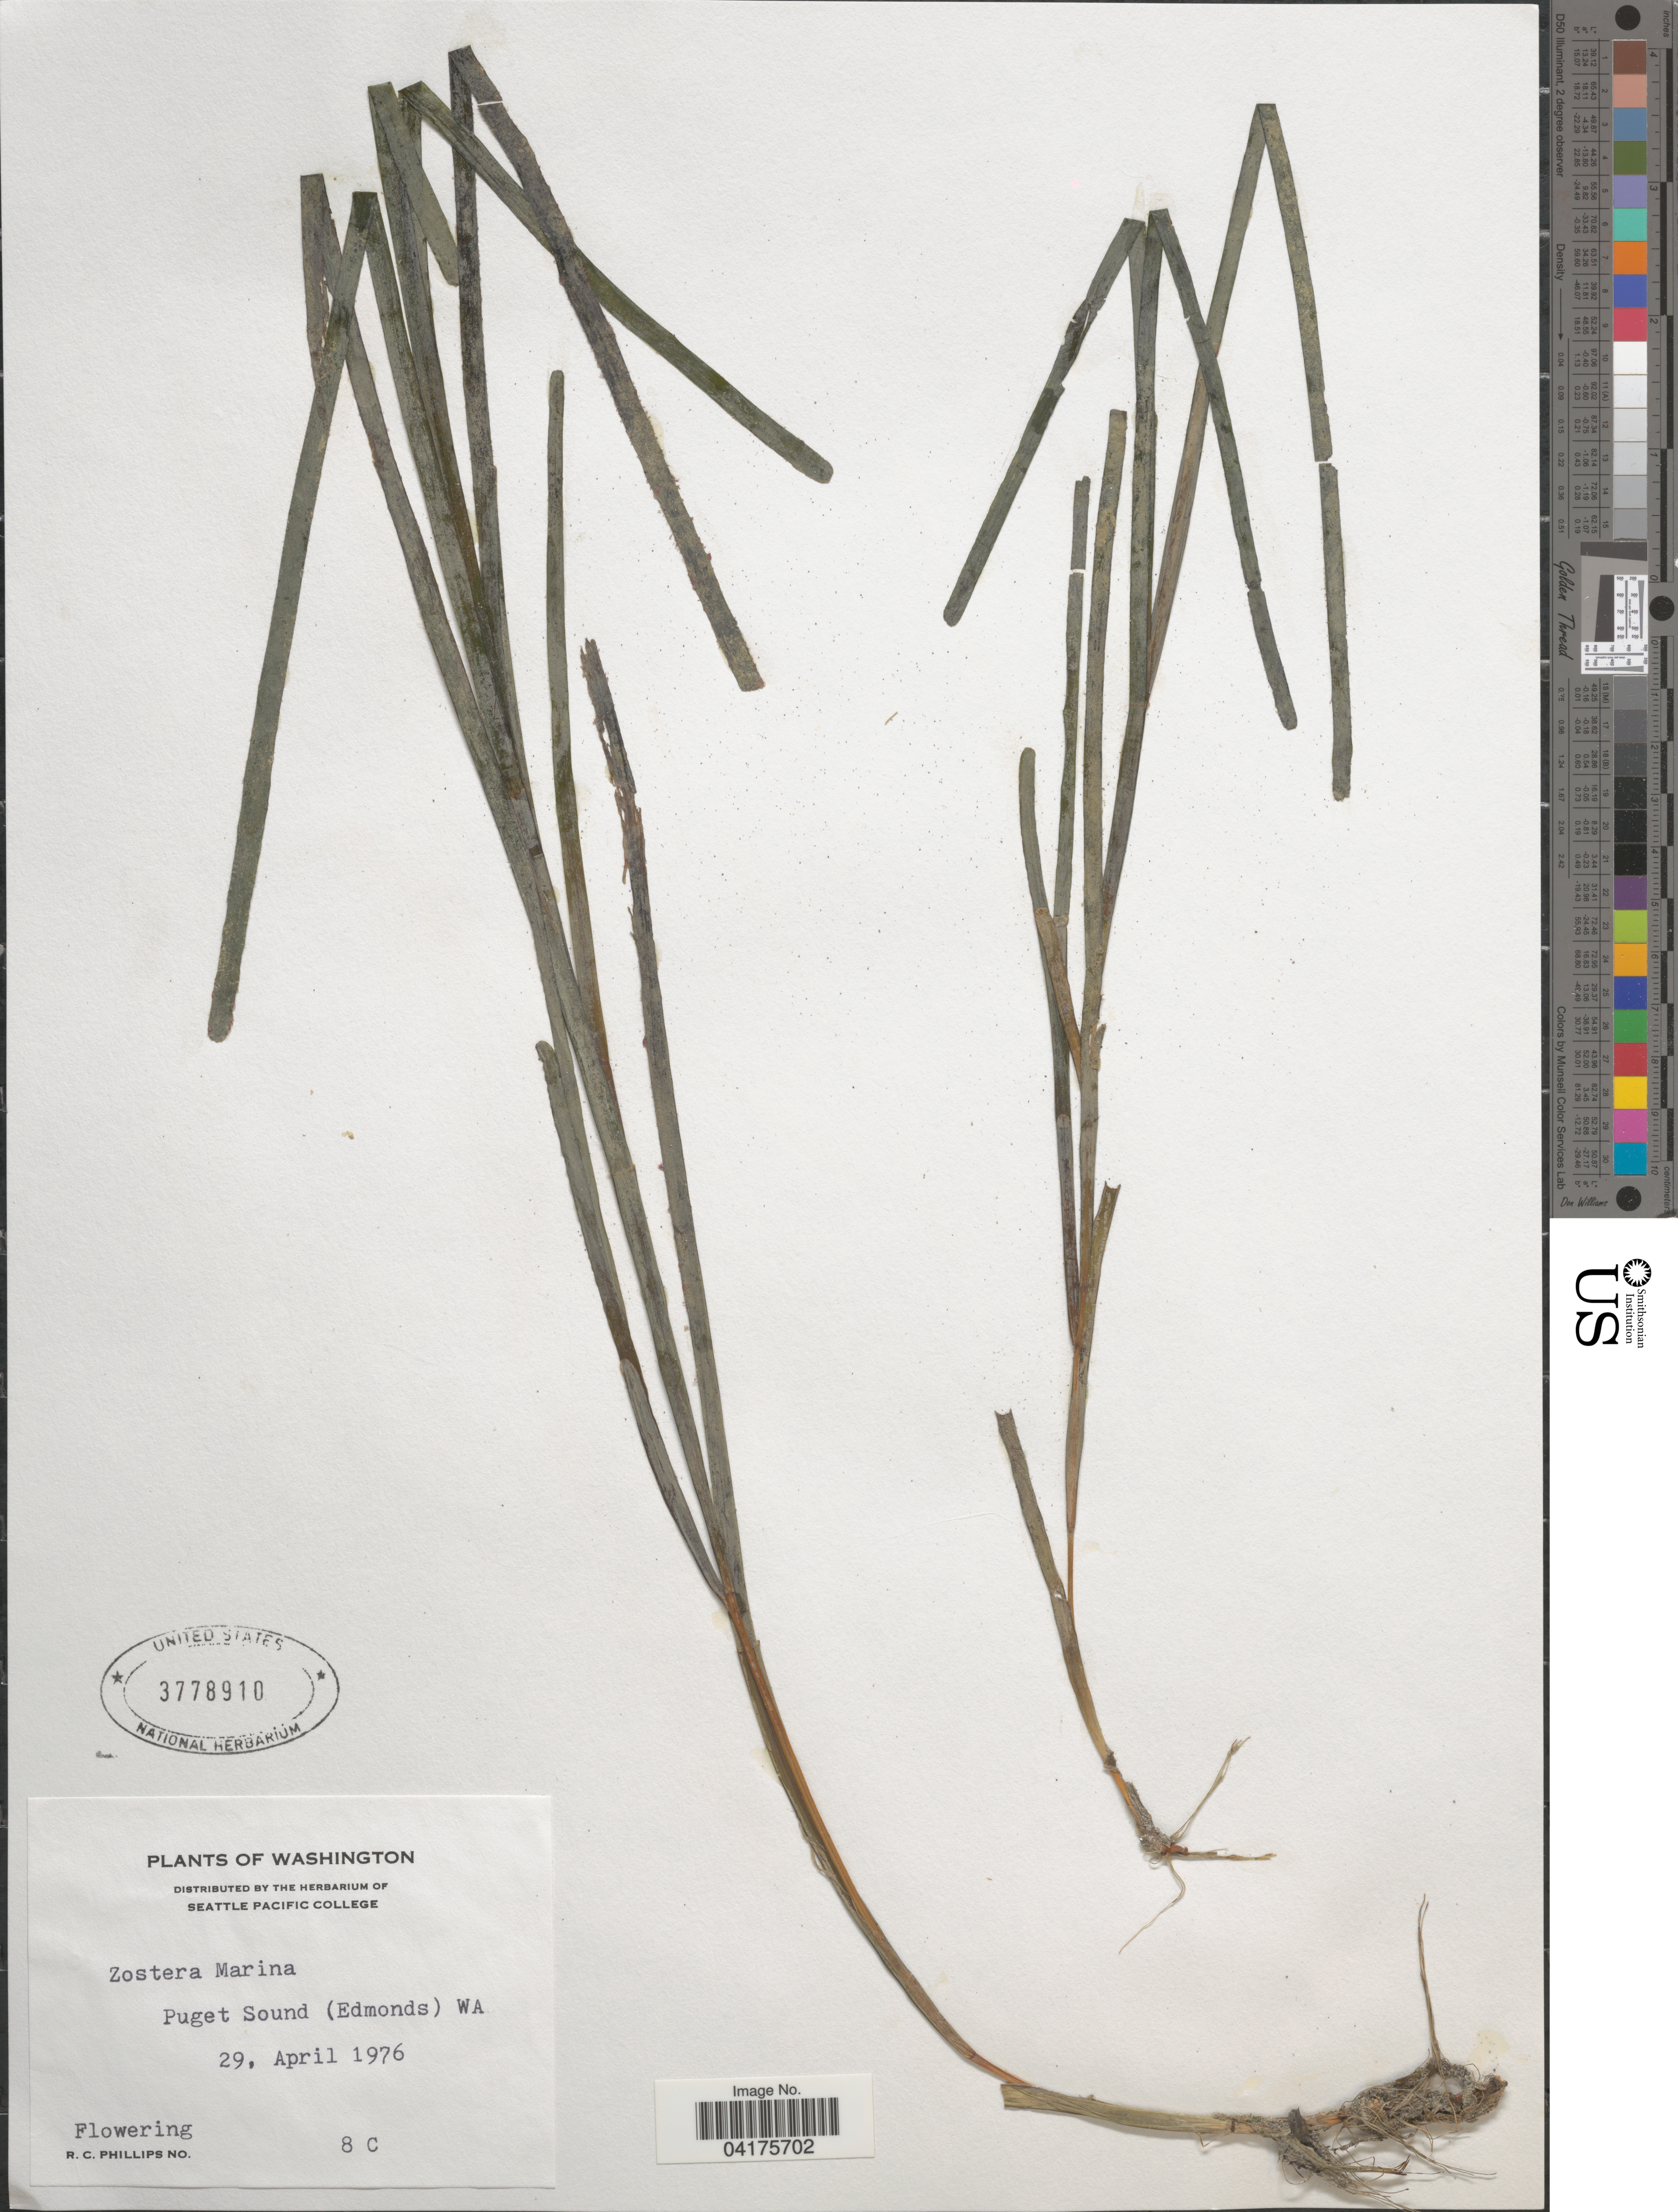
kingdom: Plantae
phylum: Tracheophyta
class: Liliopsida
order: Alismatales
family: Zosteraceae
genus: Zostera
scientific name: Zostera marina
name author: L.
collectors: R. C. Phillips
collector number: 8C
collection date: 1976-04-29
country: United States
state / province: Washington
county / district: King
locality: Puget Sound (Edmonds).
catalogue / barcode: US 3778910